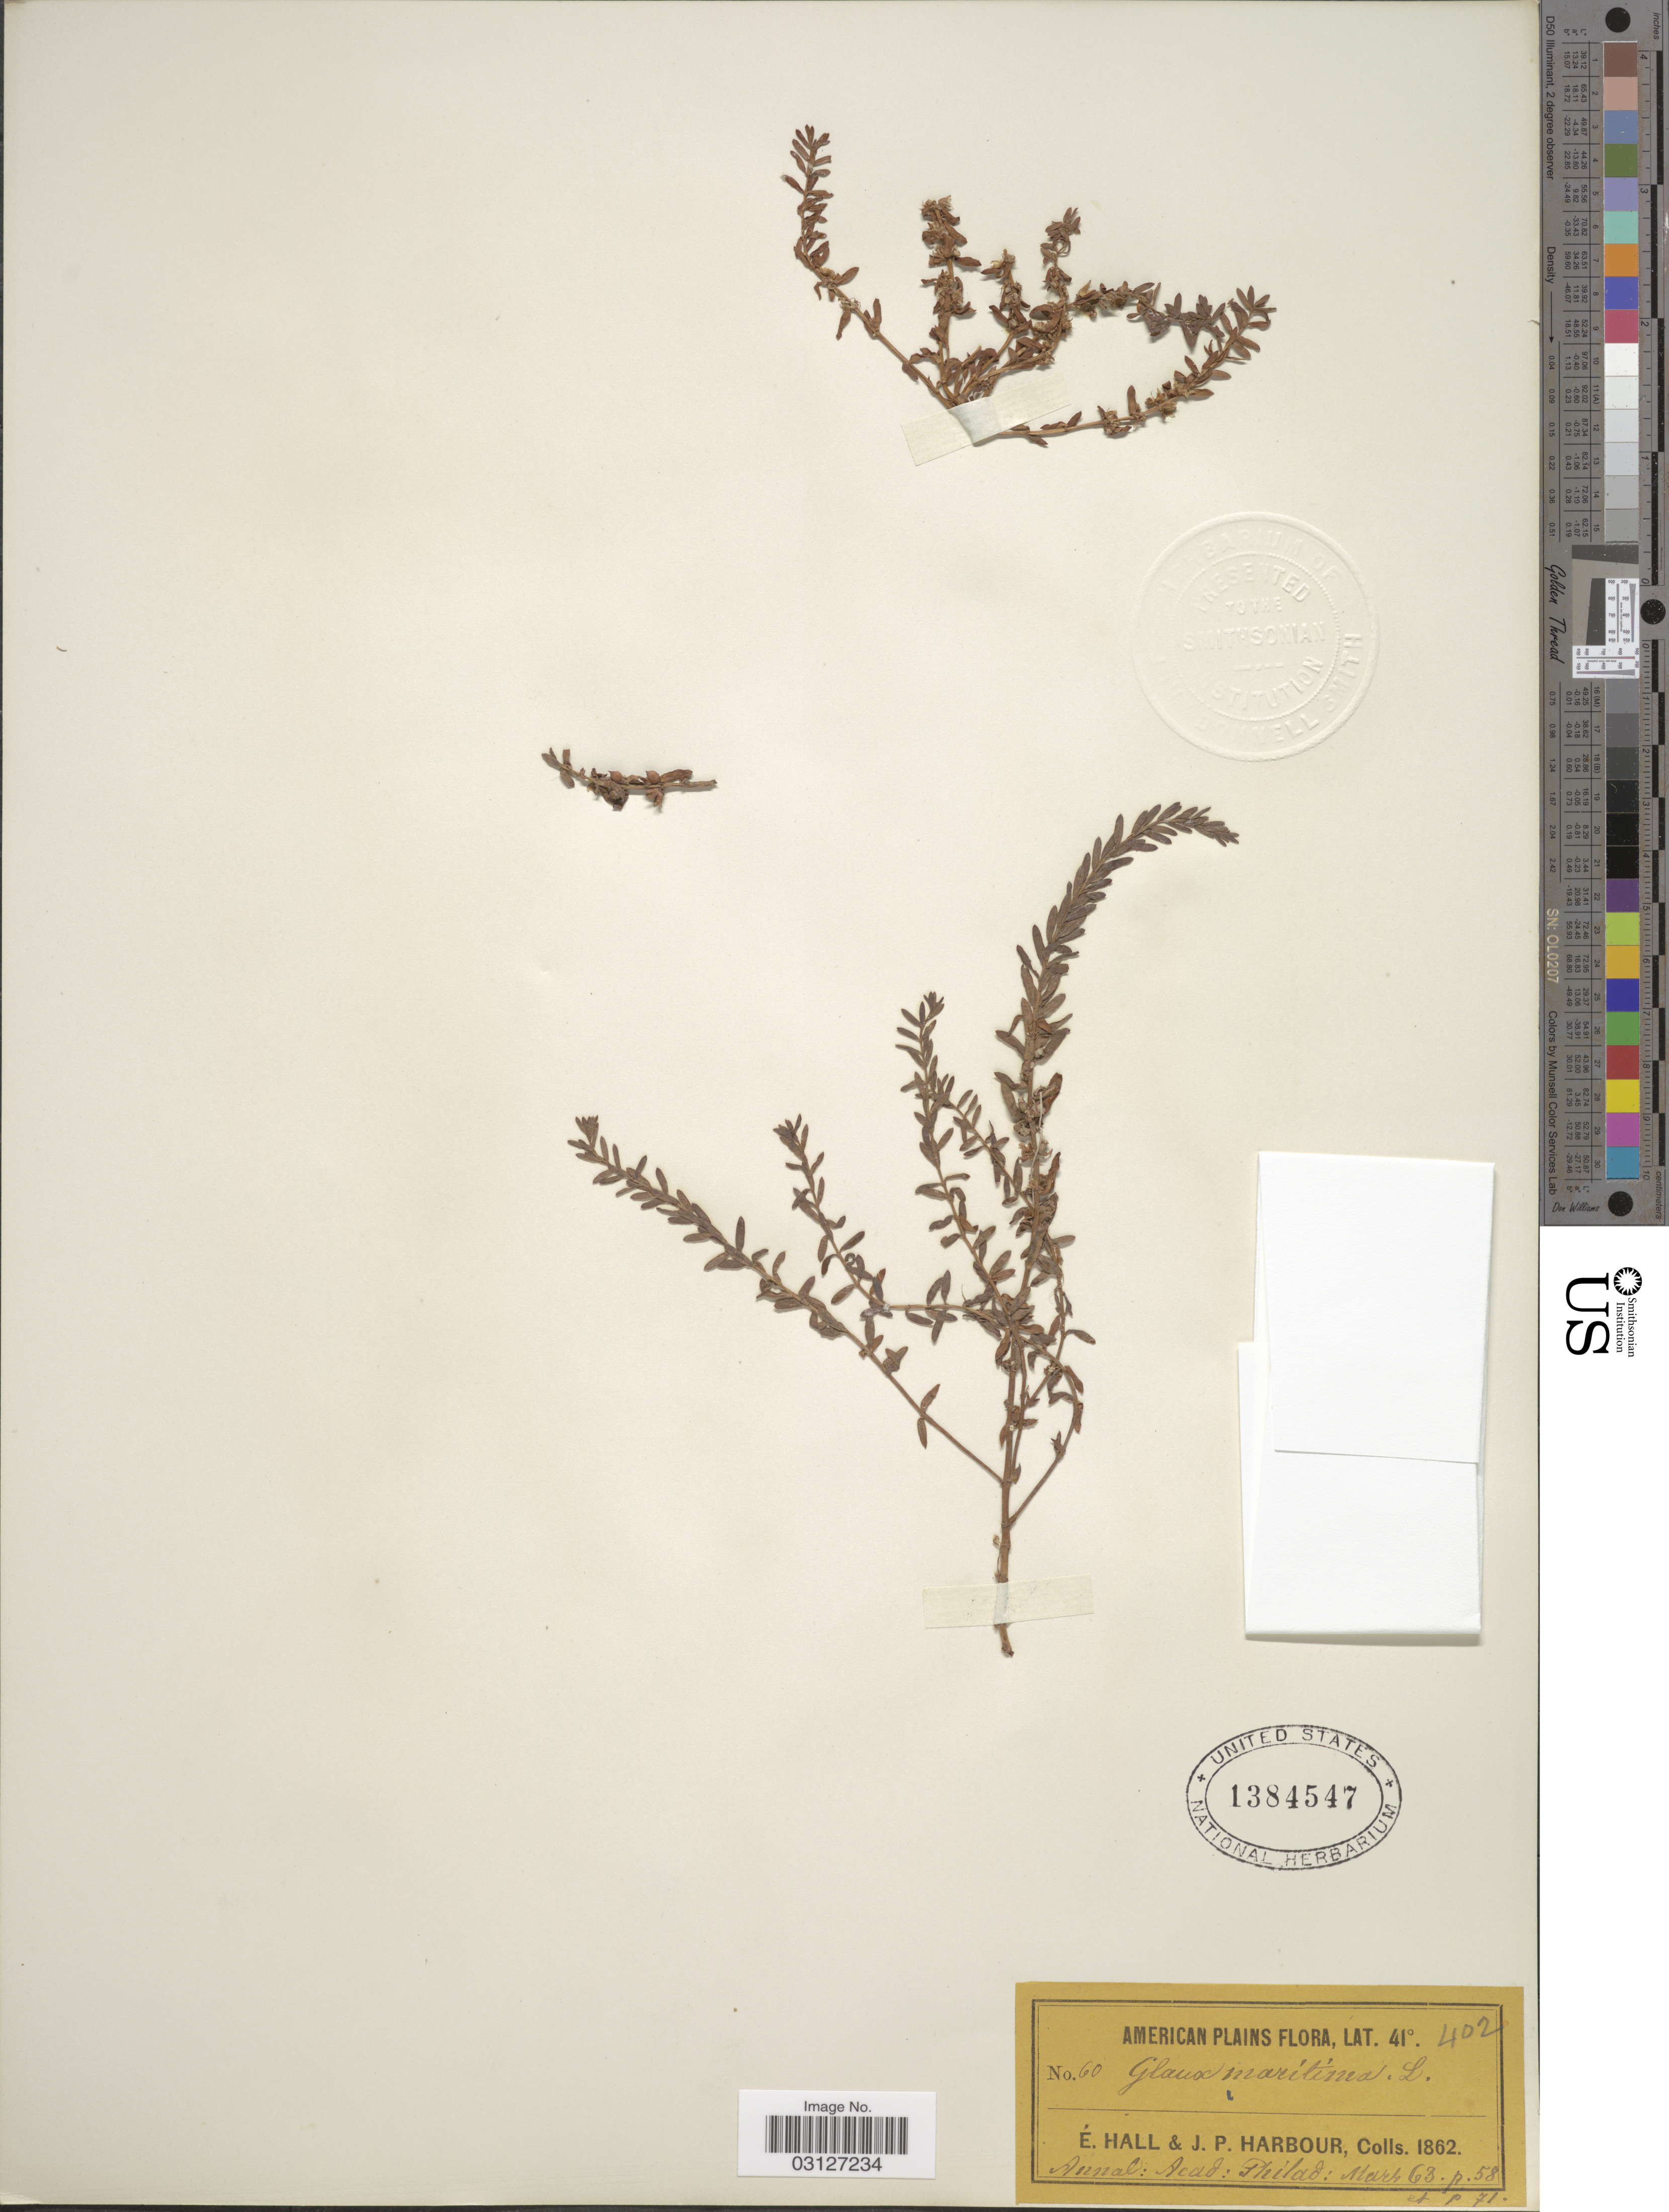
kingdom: Plantae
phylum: Tracheophyta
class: Magnoliopsida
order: Ericales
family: Primulaceae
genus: Glaux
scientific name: Glaux maritima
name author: L.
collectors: E. Hall & J. Harbour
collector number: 60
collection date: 1862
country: United States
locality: American Plains.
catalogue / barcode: US 1384547